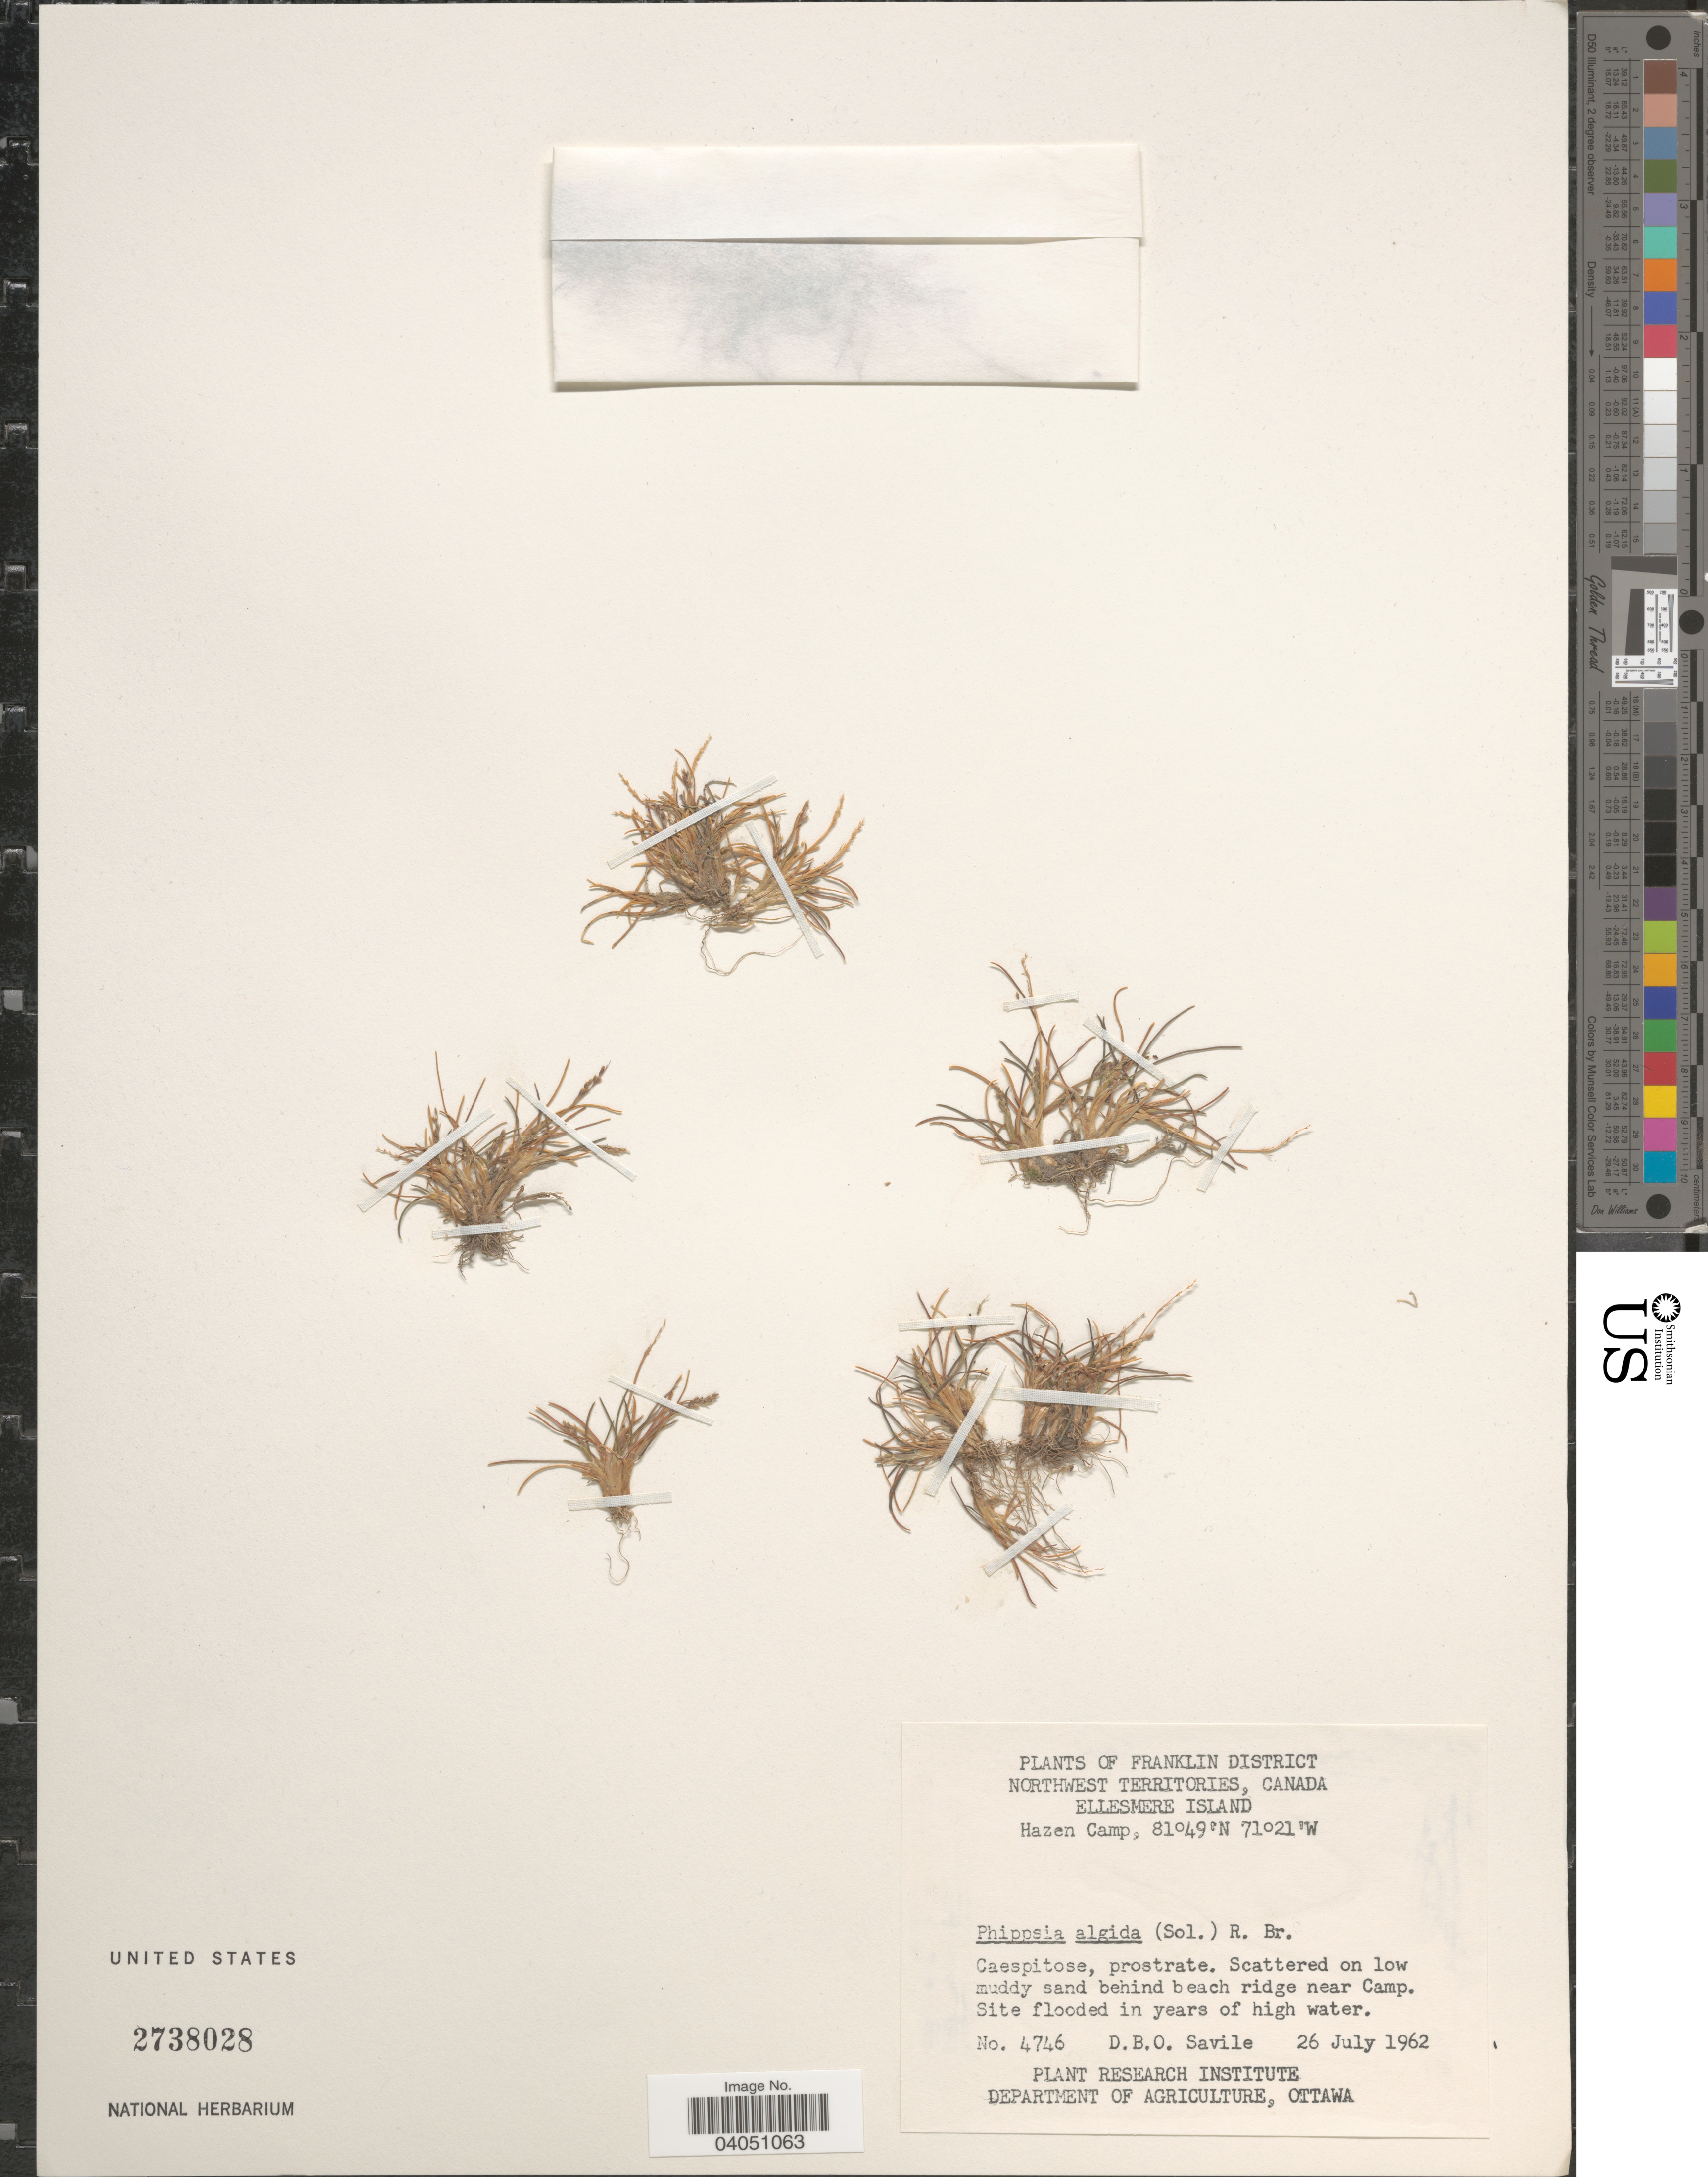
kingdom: Plantae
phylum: Tracheophyta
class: Liliopsida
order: Poales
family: Poaceae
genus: Phippsia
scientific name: Phippsia algida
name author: (Sol.) R. Br.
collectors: D. Savile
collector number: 4746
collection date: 1962-07-26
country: Canada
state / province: Northwest Territories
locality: Franklin District. Ellesmere Island. Hazen Camp.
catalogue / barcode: US 2738028